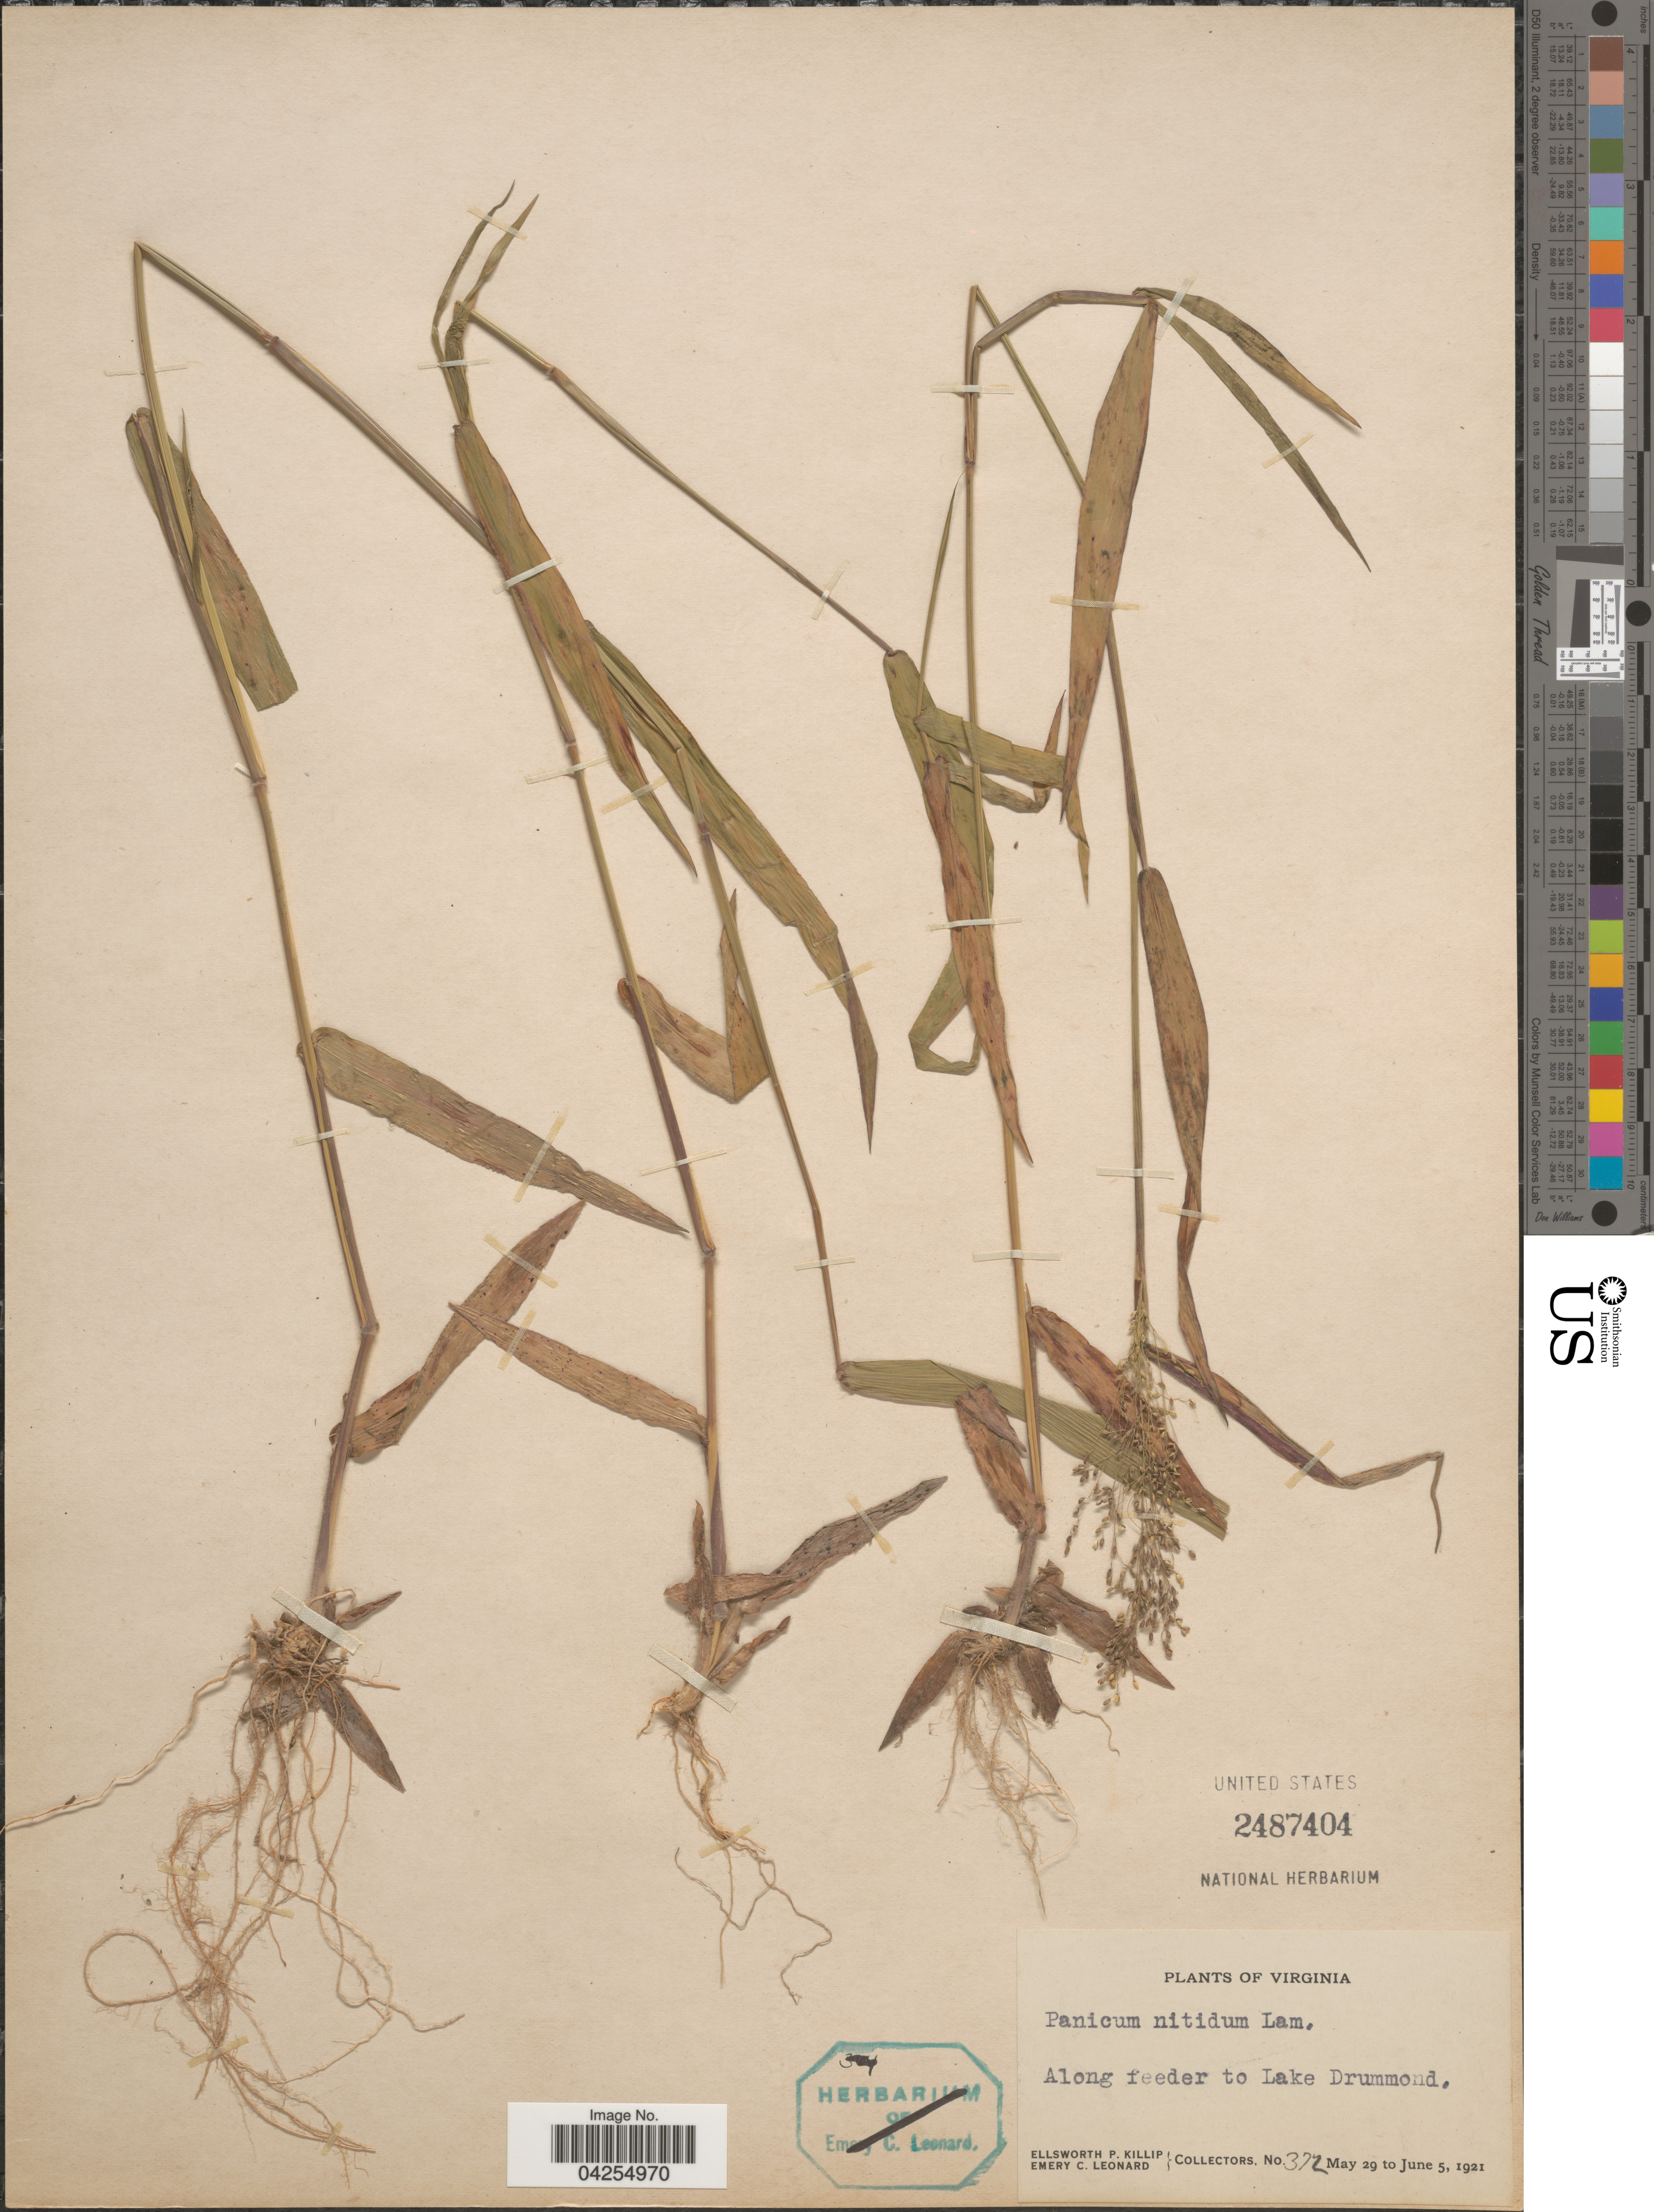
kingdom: Plantae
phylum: Tracheophyta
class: Liliopsida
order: Poales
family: Poaceae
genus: Dichanthelium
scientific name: Dichanthelium dichotomum var. dichotomum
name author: (L.) Gould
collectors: E. P. Killip & E. C. Leonard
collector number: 372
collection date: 1921-05-29/1921-06-05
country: United States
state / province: Virginia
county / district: City of Chesapeake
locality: Along feeder to Lake Drummond.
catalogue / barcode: US 2487404